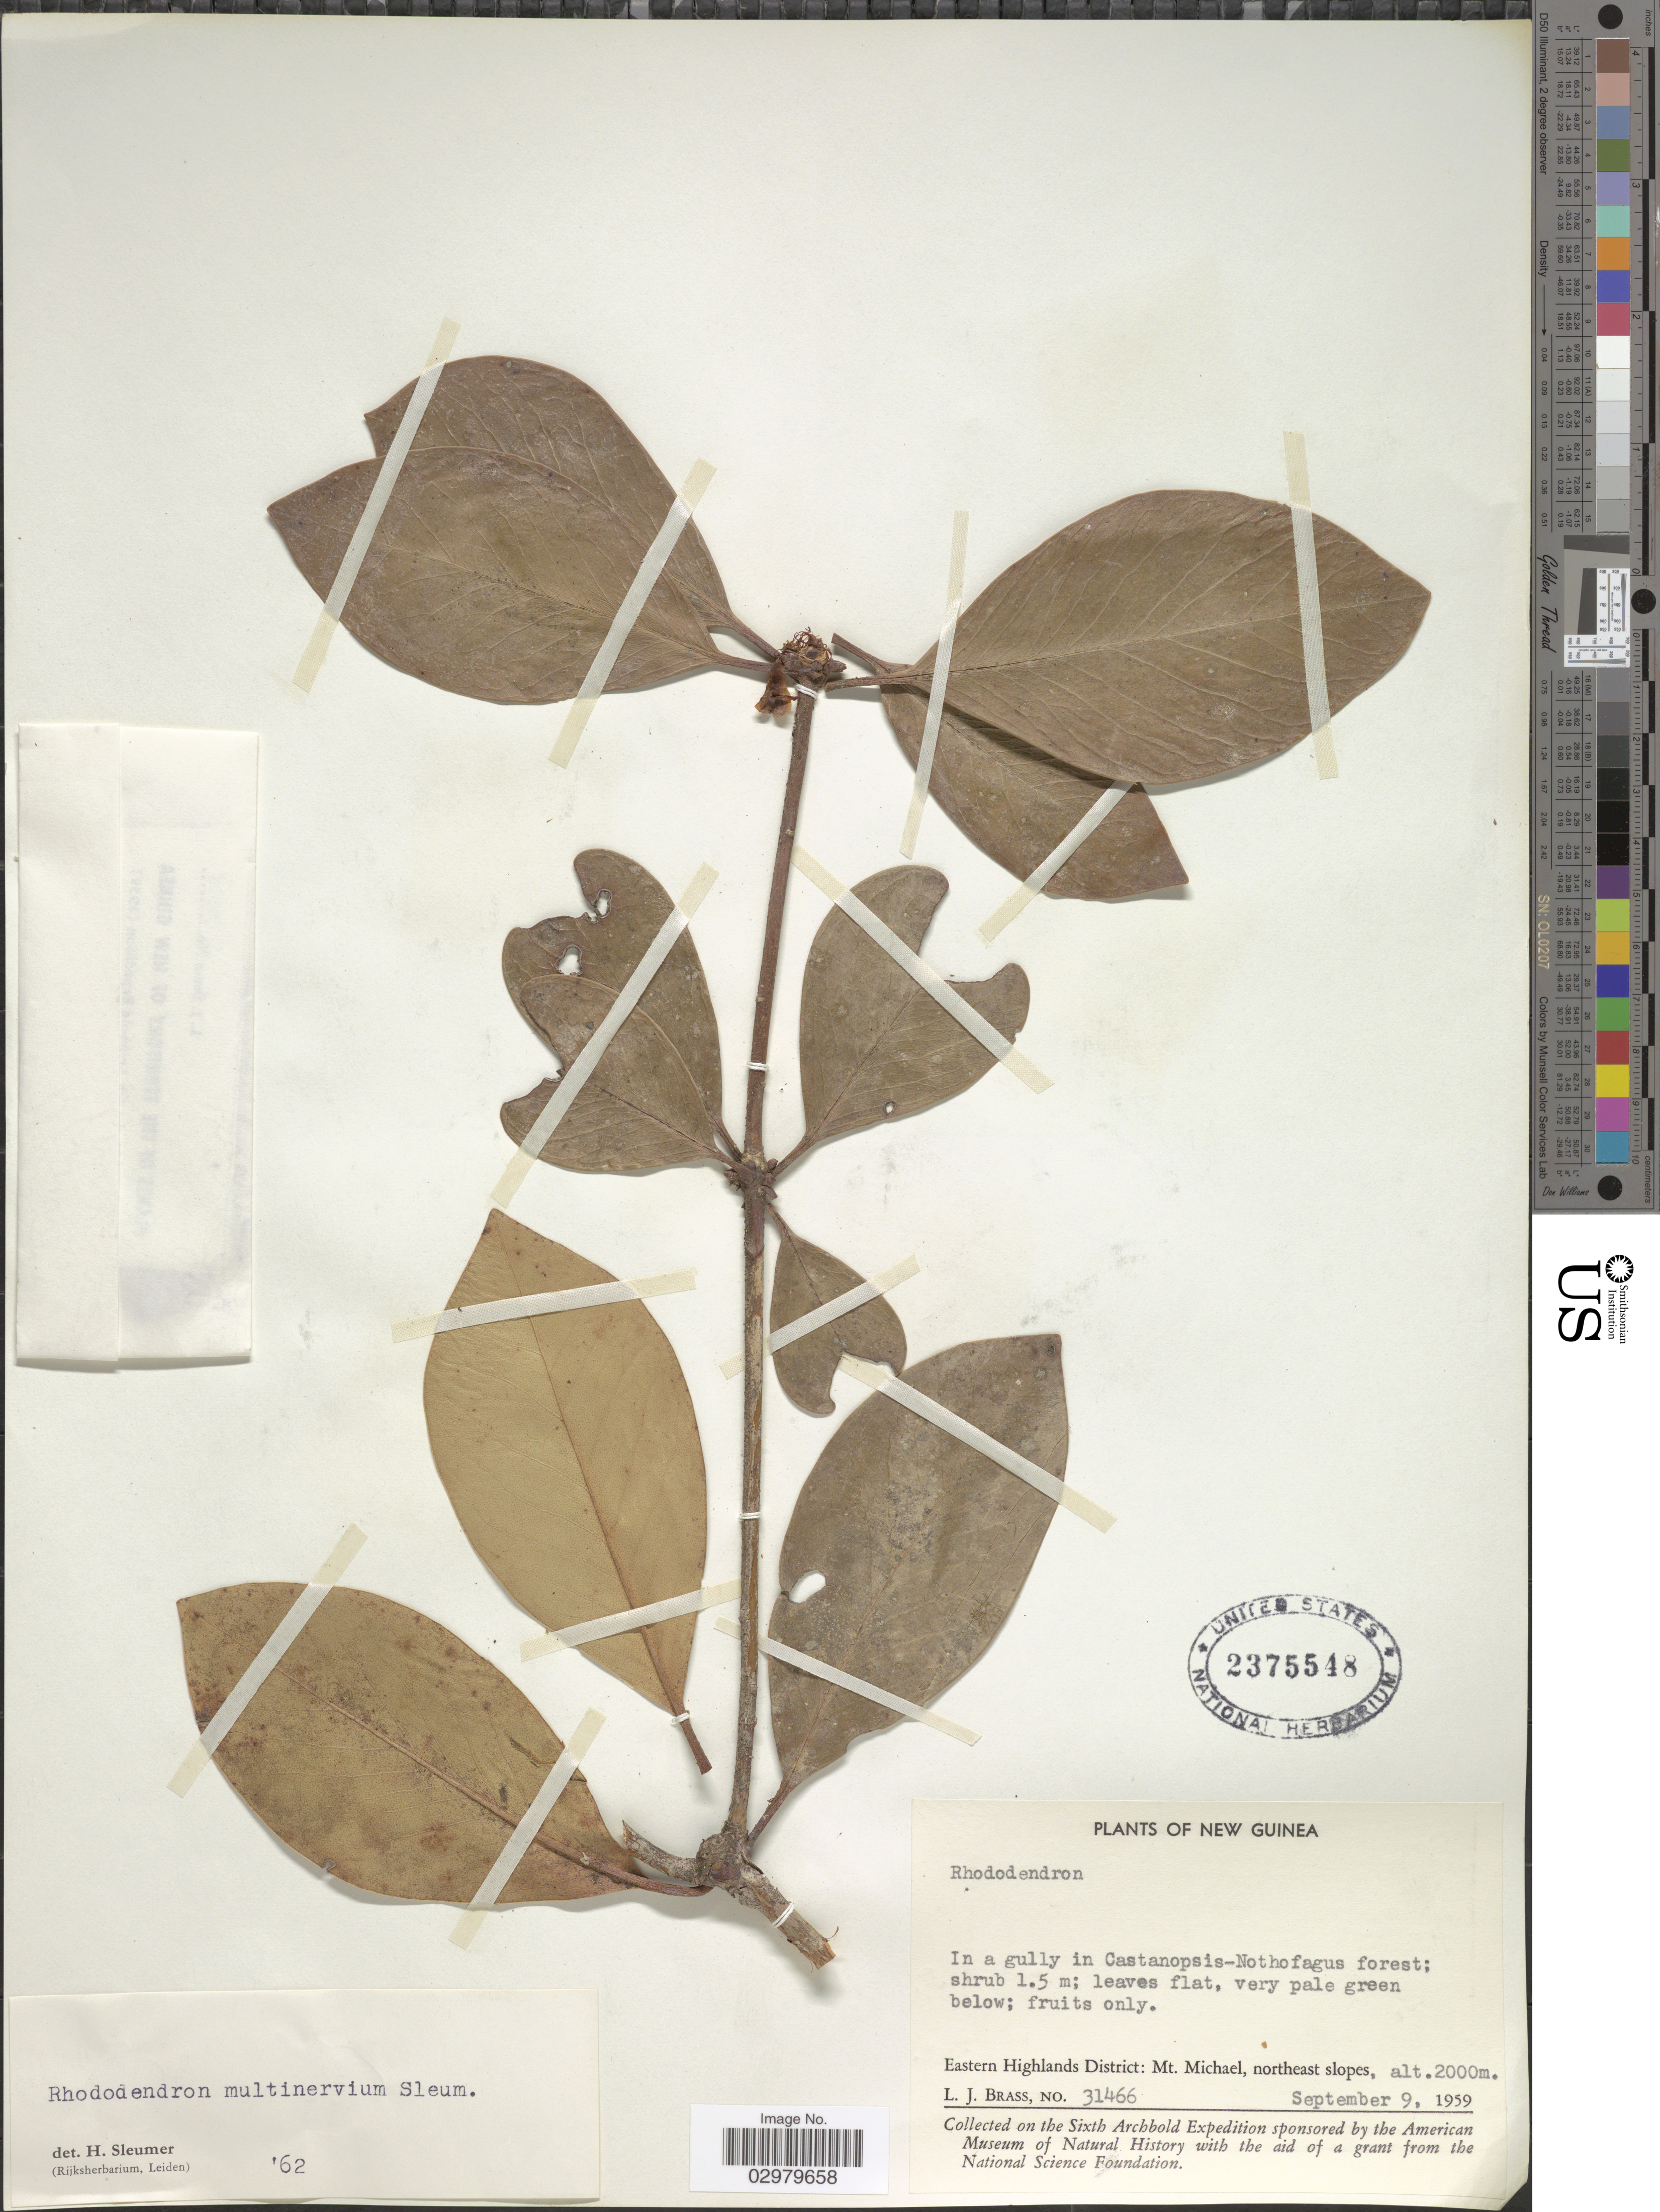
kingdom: Plantae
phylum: Tracheophyta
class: Magnoliopsida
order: Ericales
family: Ericaceae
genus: Rhododendron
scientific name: Rhododendron multinervium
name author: Sleumer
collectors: L. J. Brass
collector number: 31466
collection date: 1959-09-09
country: Papua New Guinea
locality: New Guinea. Eastern Highlands District: Mt. Michael, northeast slopes.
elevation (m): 2000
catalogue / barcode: US 2375548